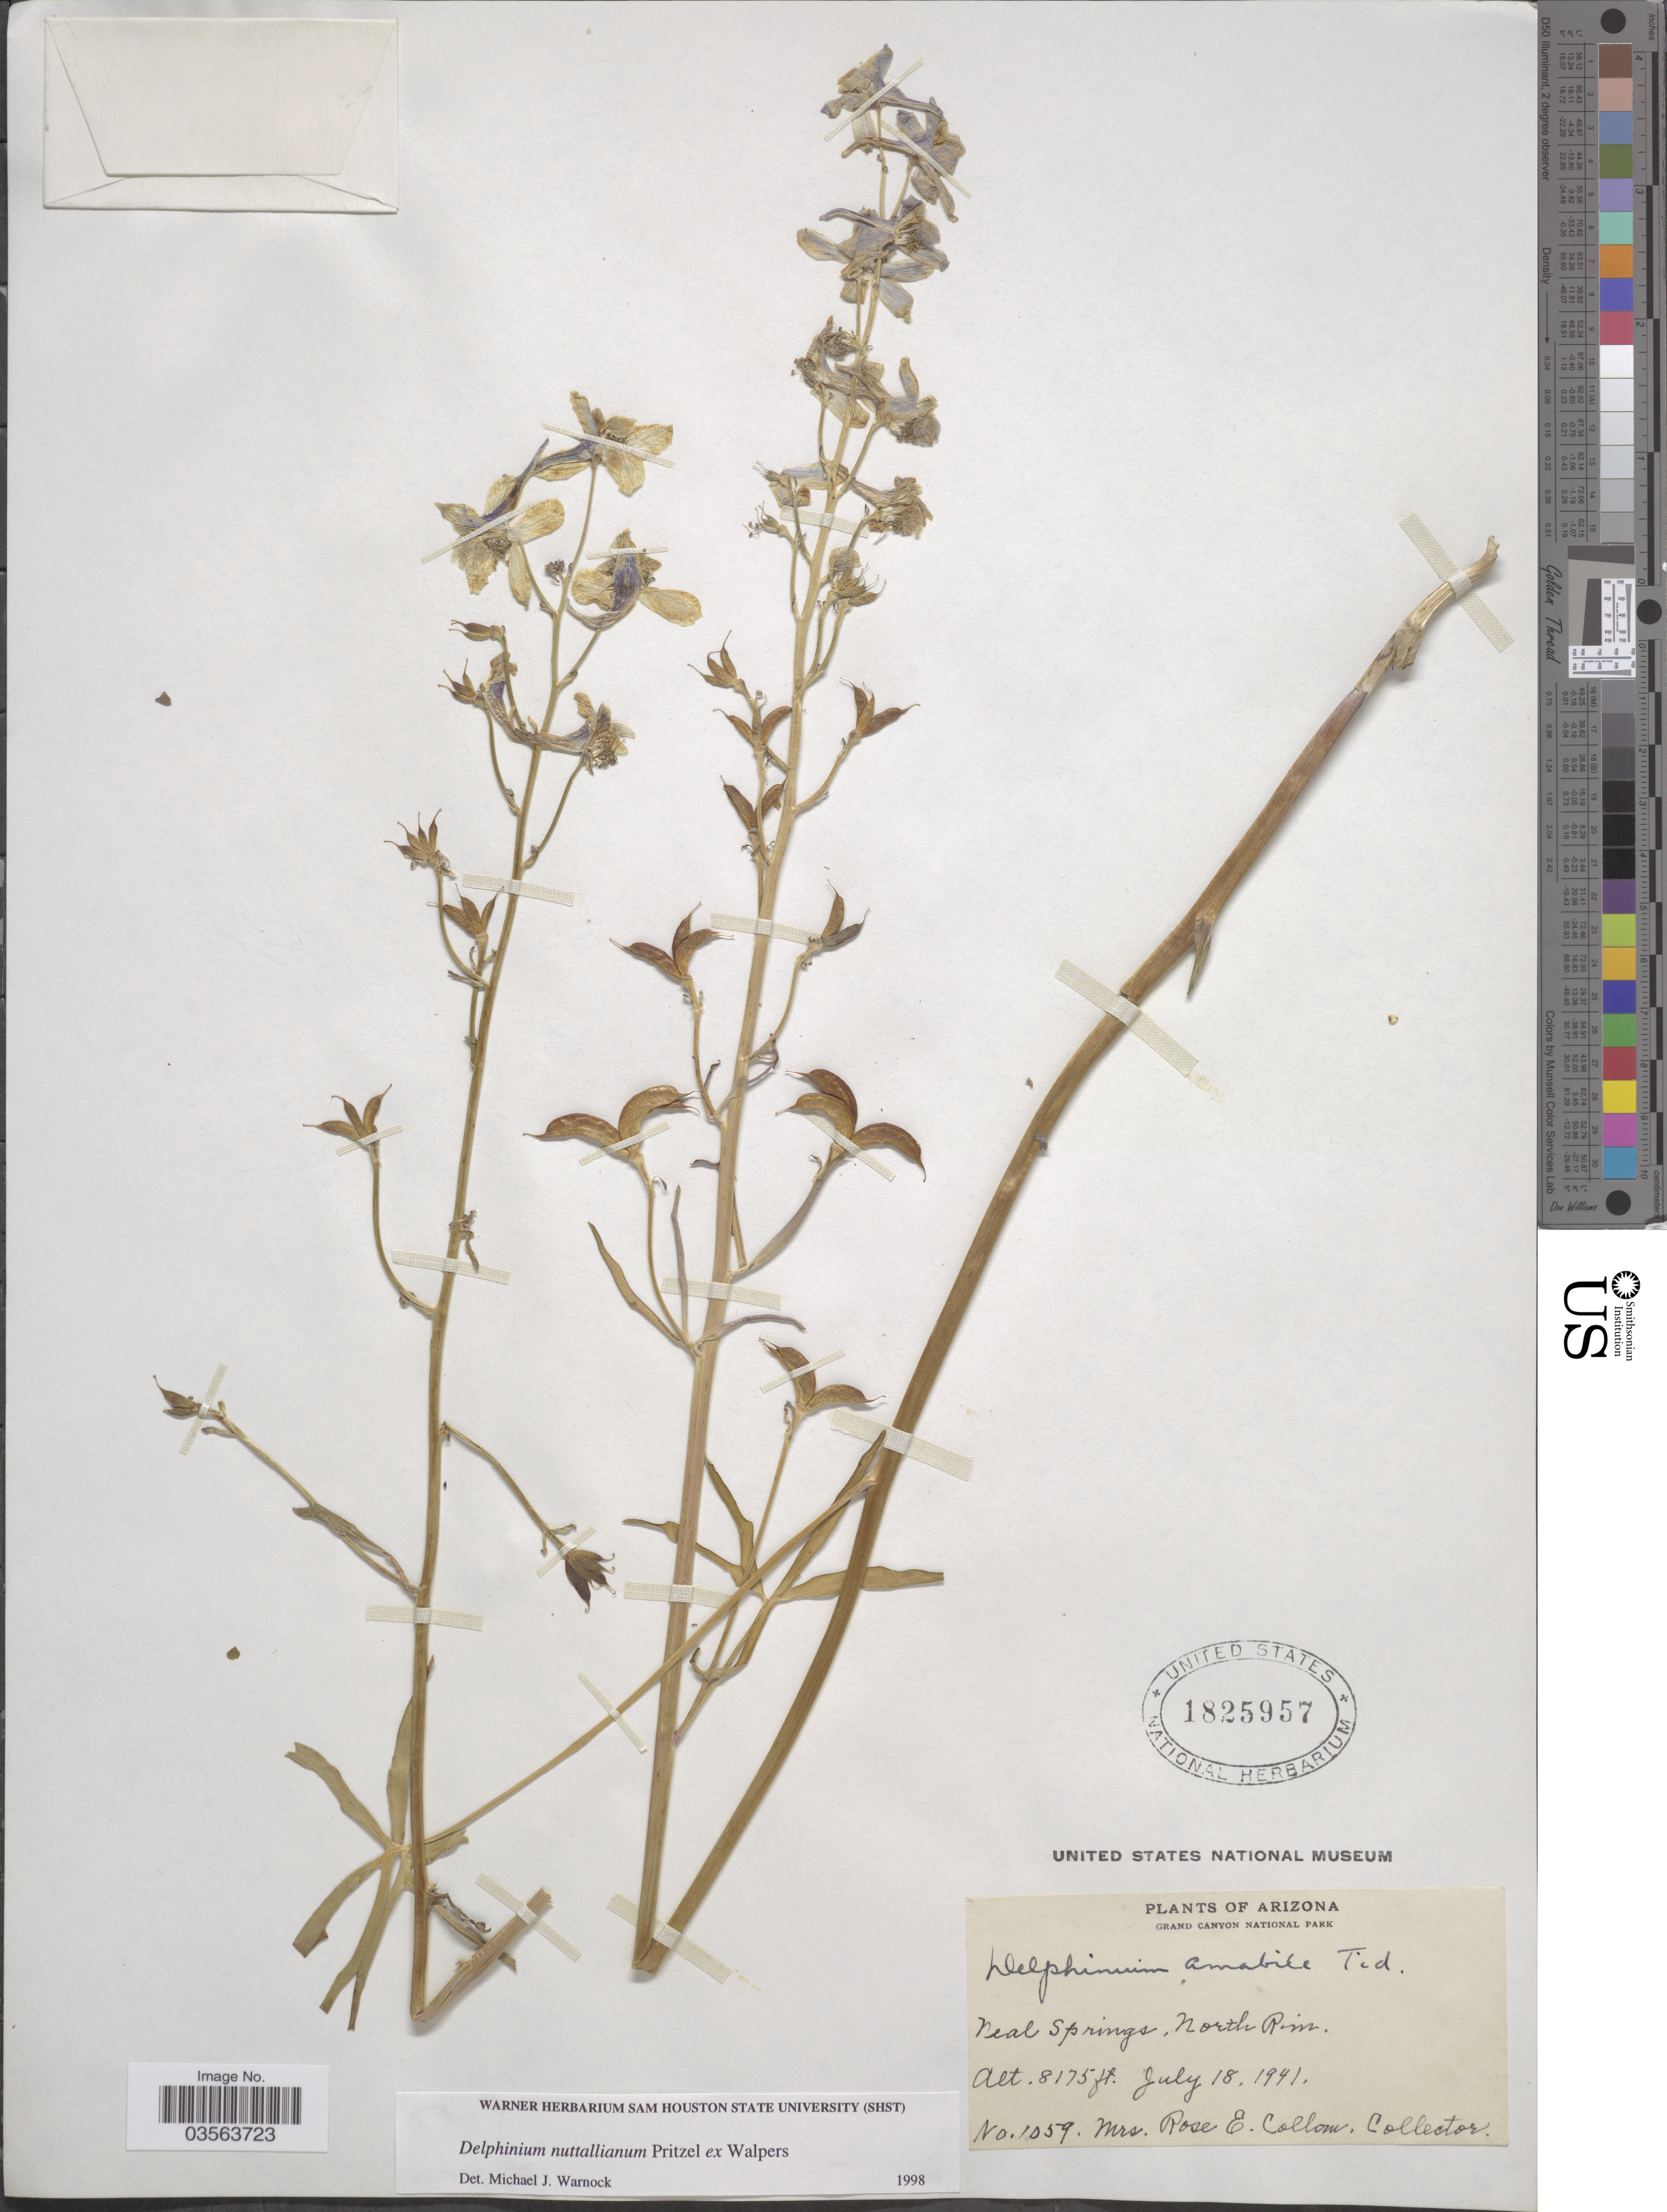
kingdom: Plantae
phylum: Tracheophyta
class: Magnoliopsida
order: Ranunculales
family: Ranunculaceae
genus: Delphinium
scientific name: Delphinium nuttallianum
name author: E. Pritz. ex Walpers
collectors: R. E. Collom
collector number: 1059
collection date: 1941-07-18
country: United States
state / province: Arizona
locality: Grand Canyon National Park. Neal Springs, North Rim.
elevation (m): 2492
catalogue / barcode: US 1825957